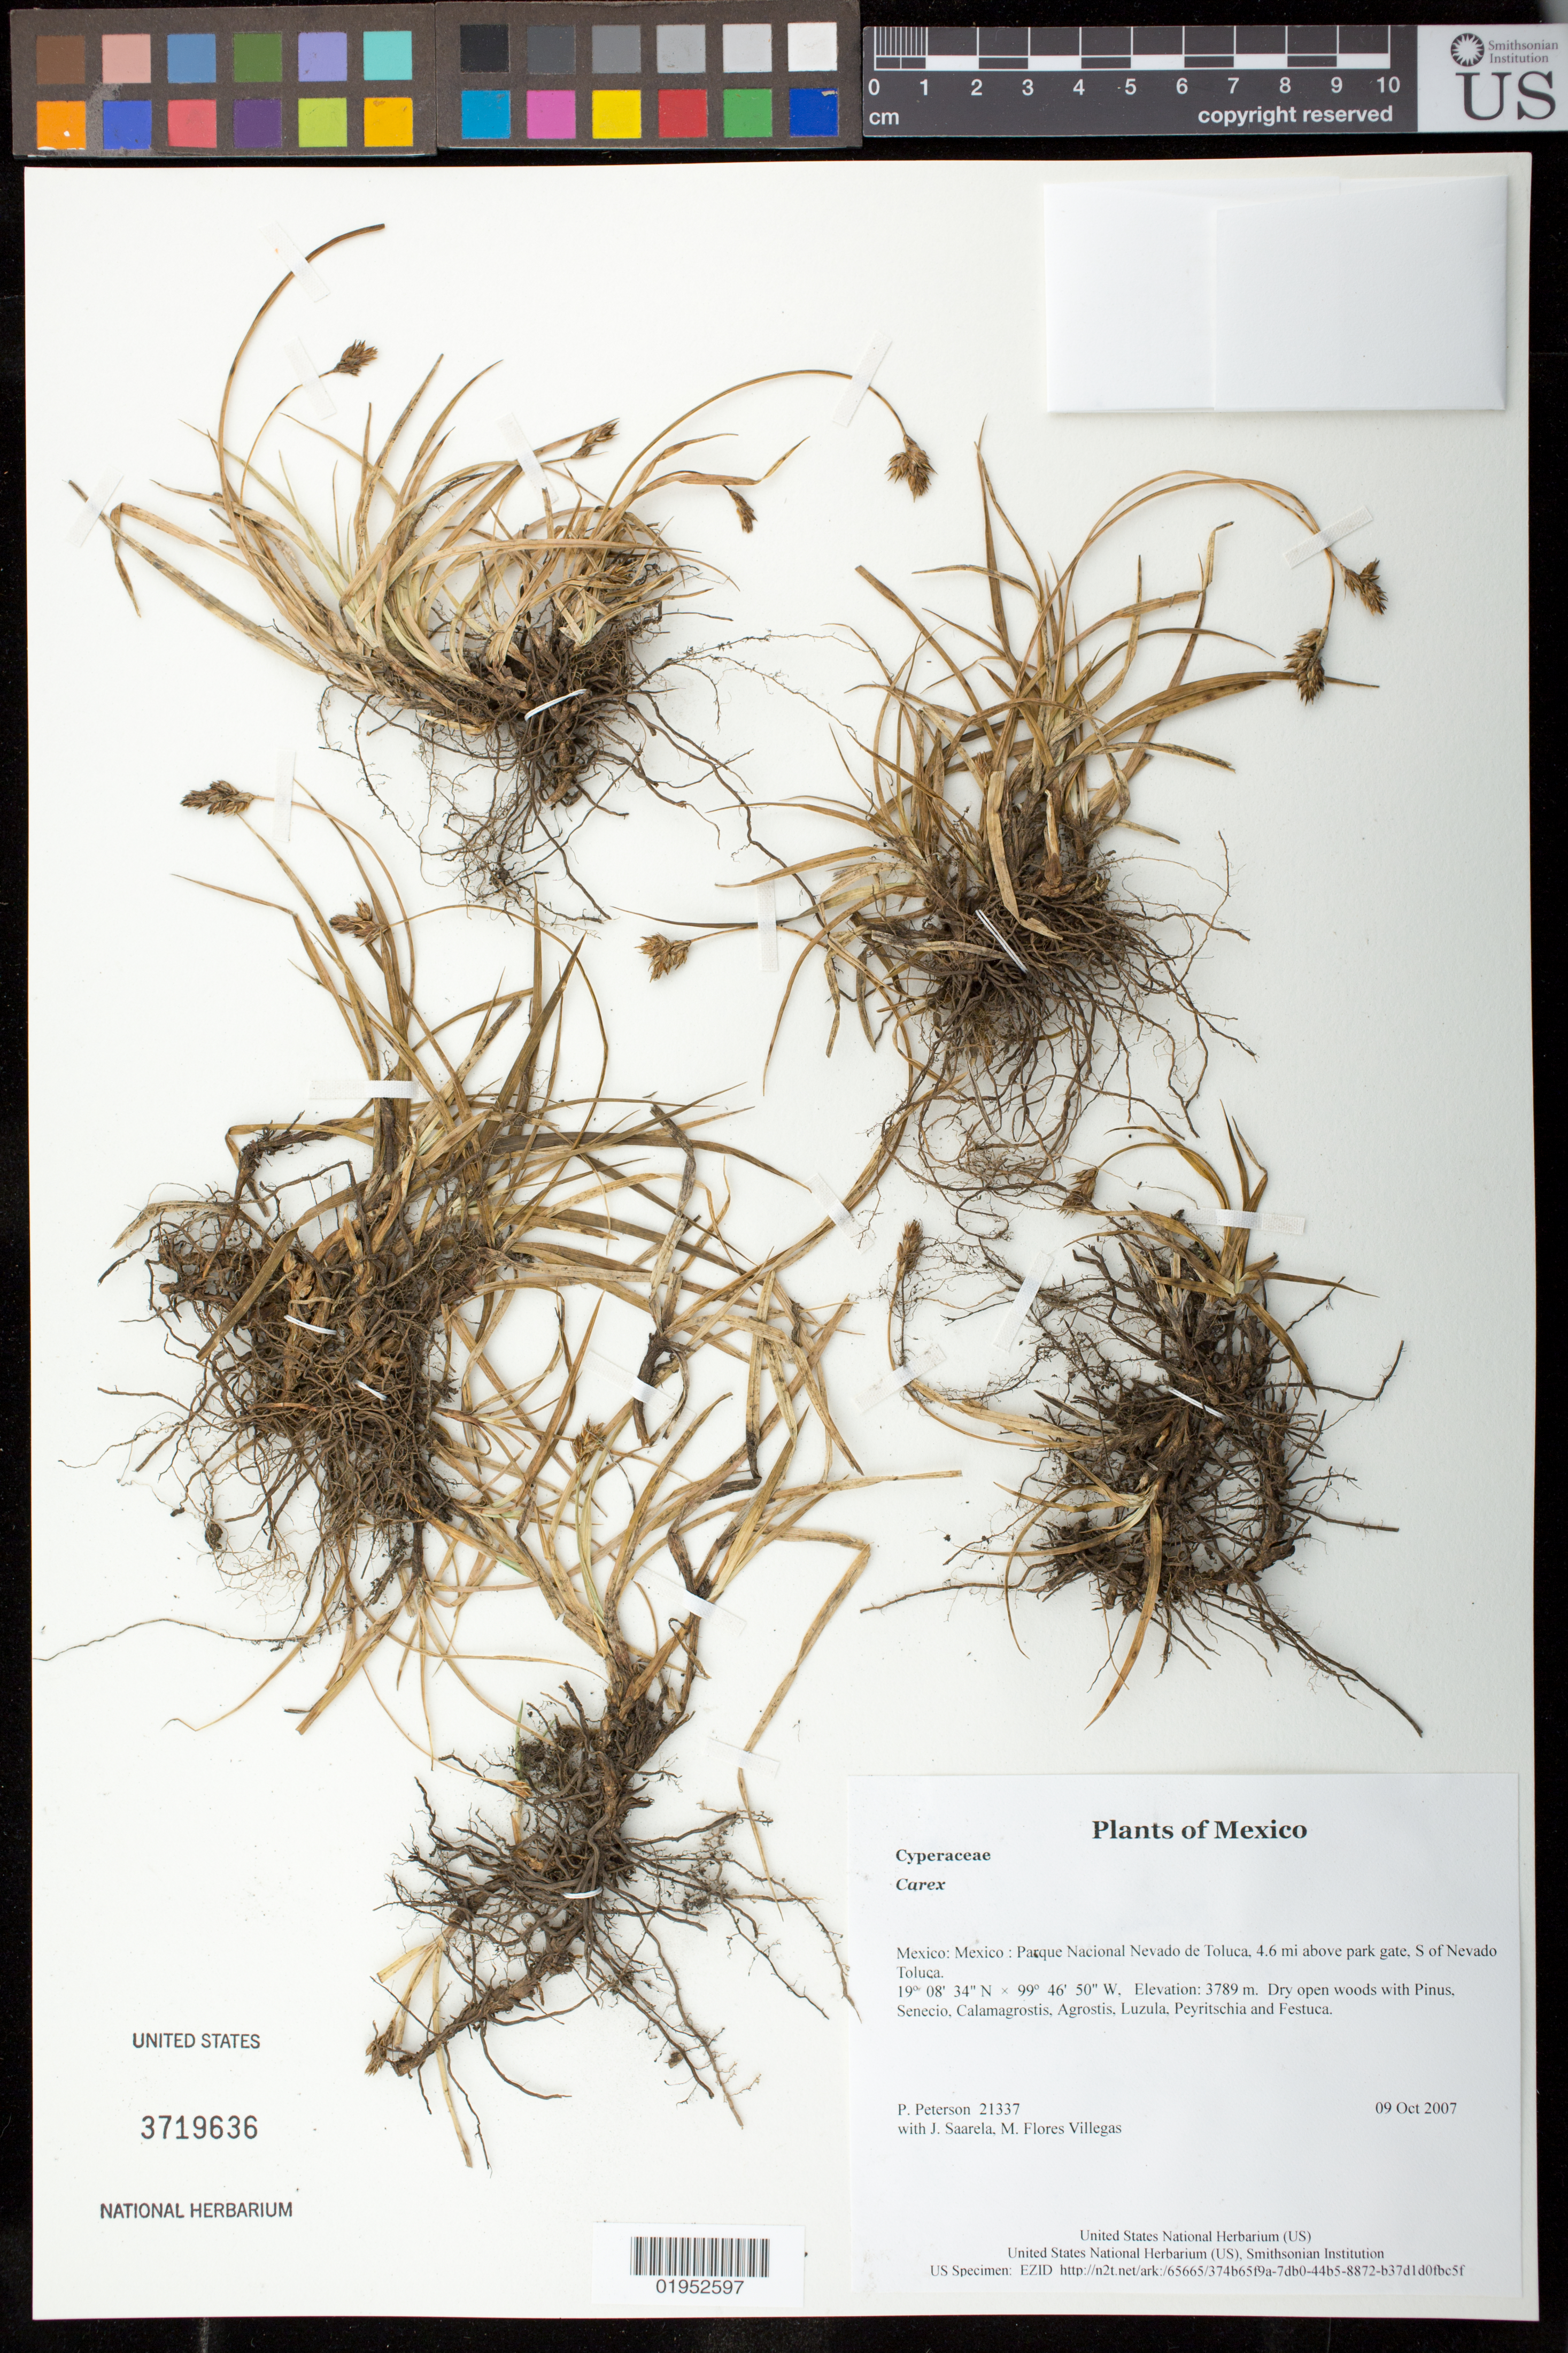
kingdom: Plantae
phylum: Tracheophyta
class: Liliopsida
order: Poales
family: Cyperaceae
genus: Carex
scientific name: Carex sp.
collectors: P. M. Peterson, J. Saarela & M. Flores Villegas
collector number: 21337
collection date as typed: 09 Oct 2007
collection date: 2007-10-09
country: Mexico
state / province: México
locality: Parque Nacional Nevado de Toluca, 4.6 mi above park gate, S of Nevado Toluca.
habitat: Dry open woods with Pinus, Senecio, Calamagrostis, Agrostis, Luzula, Peyritschia and Festuca.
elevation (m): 3789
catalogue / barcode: US 3719636